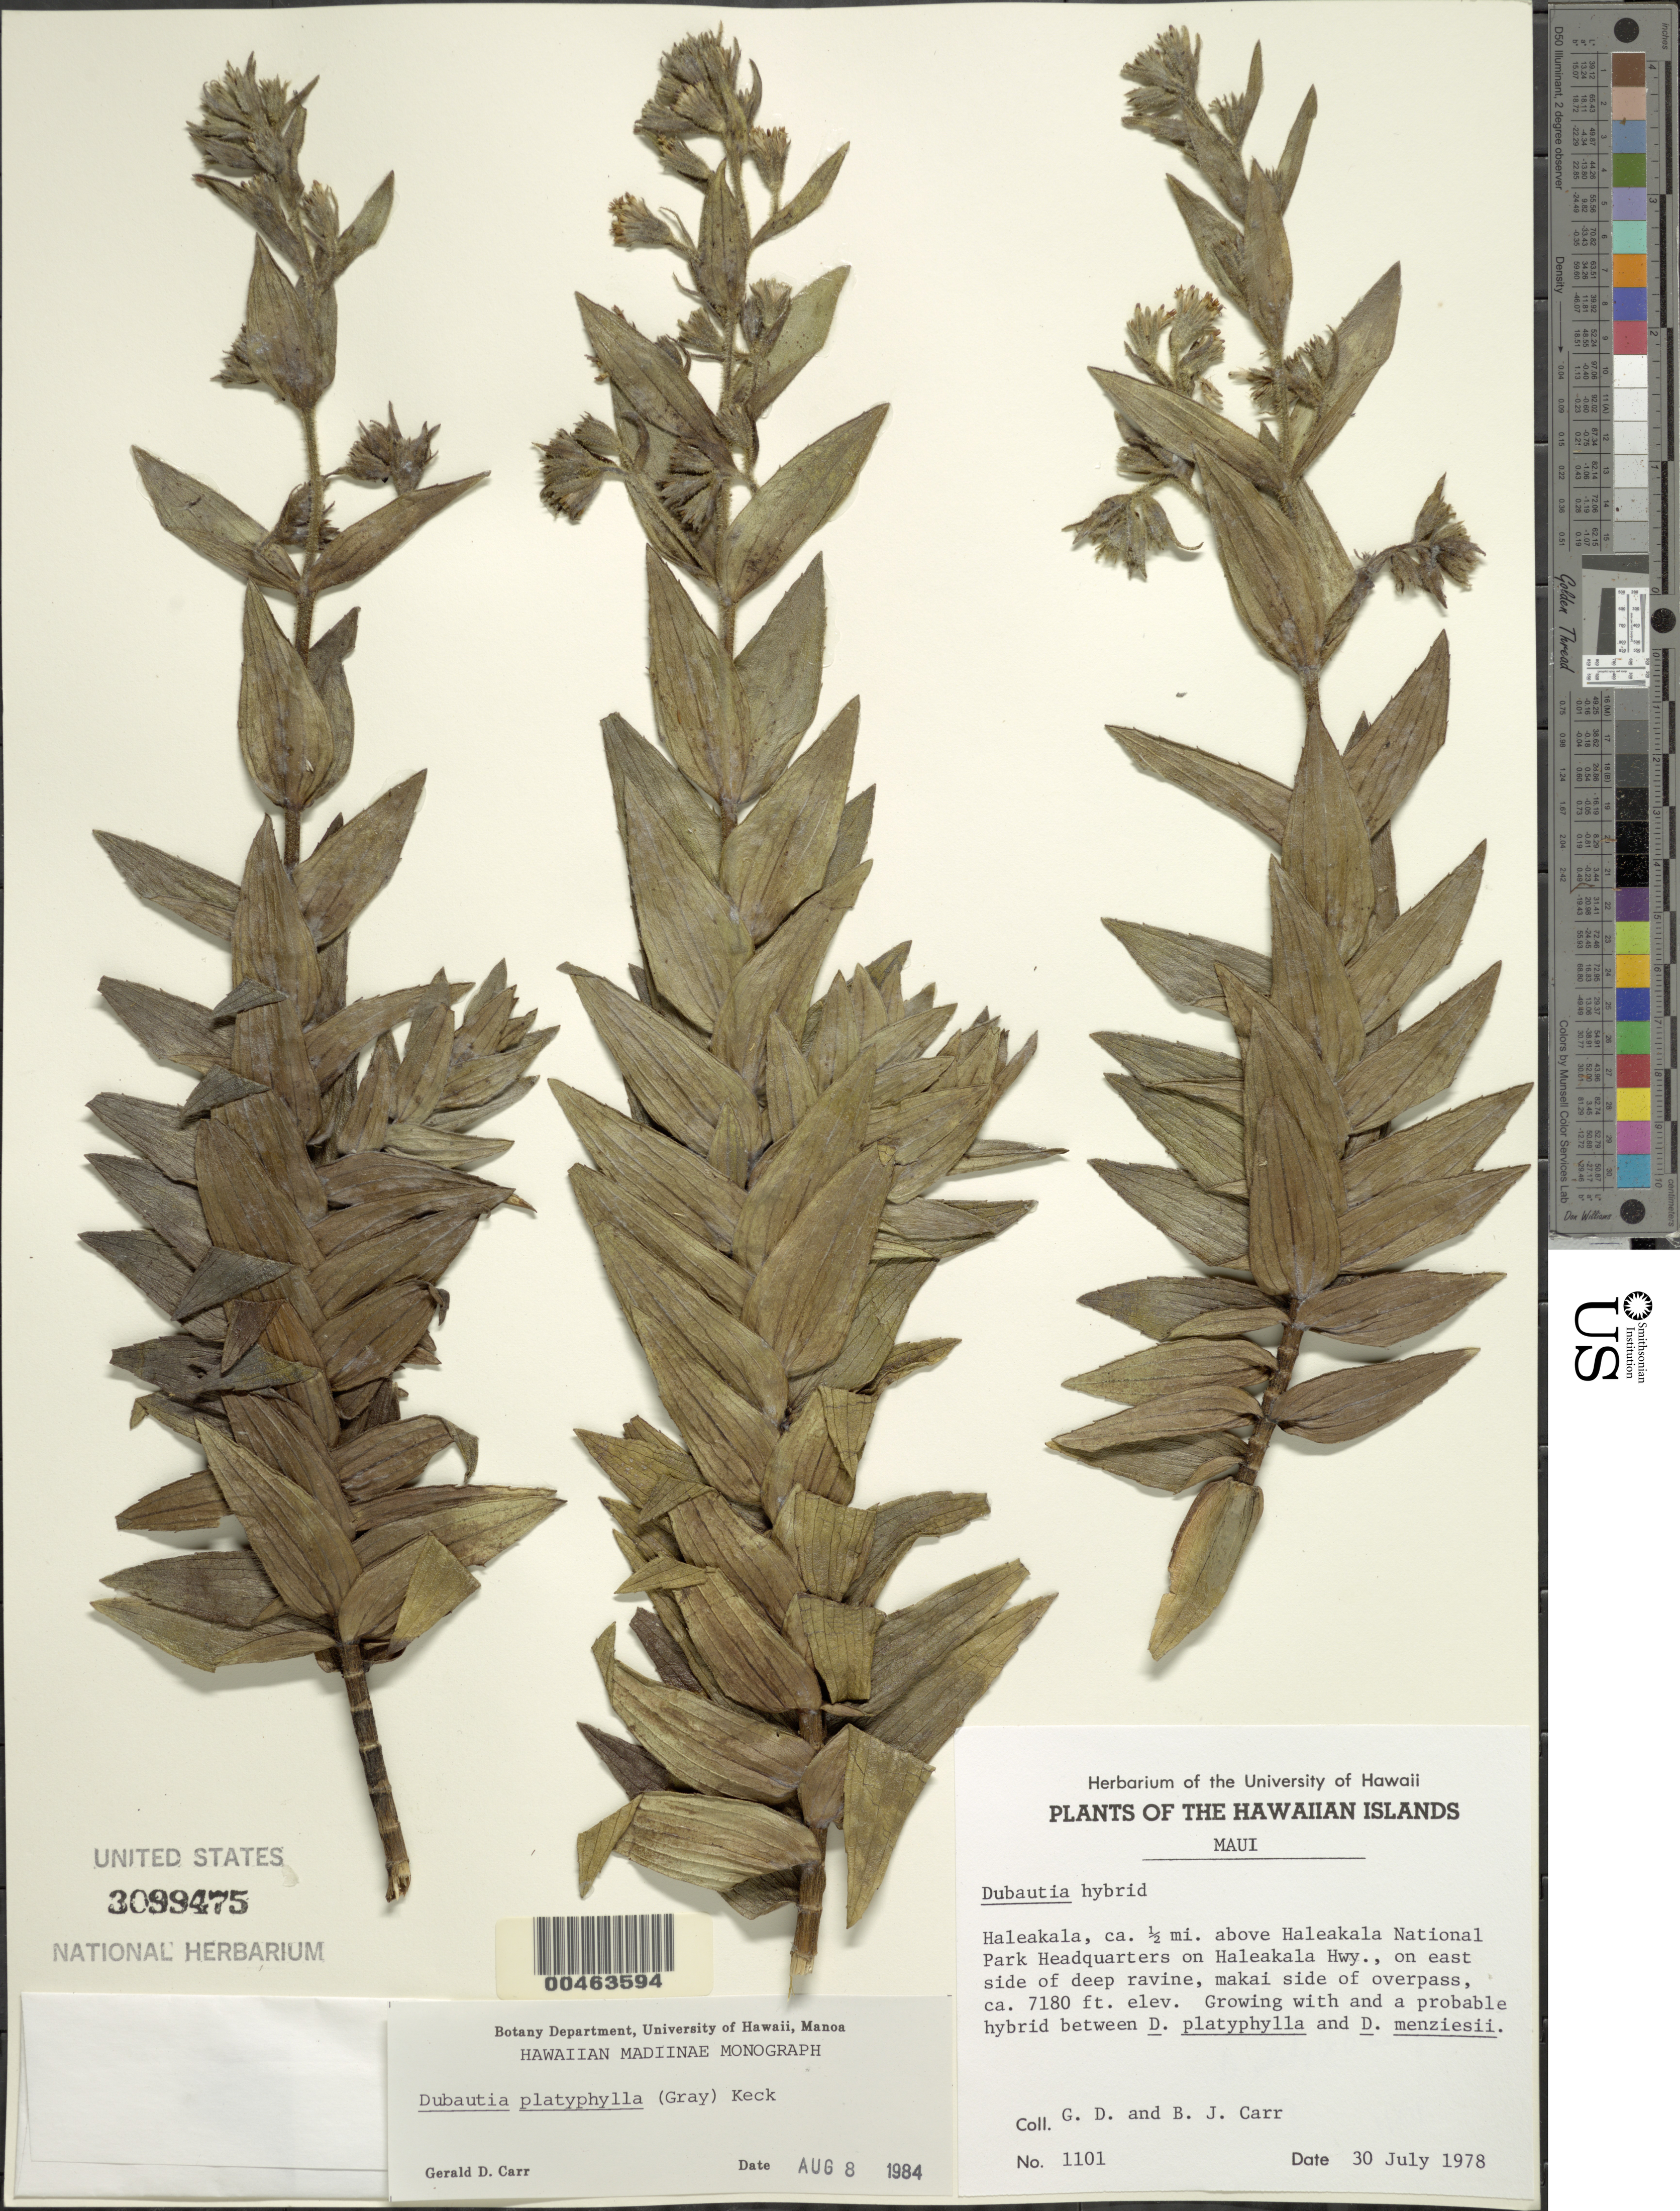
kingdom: Plantae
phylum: Tracheophyta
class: Magnoliopsida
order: Asterales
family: Asteraceae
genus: Dubautia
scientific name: Dubautia platyphylla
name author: (A. Gray) D.D. Keck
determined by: Carr, G. D.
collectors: G. D. Carr & B. Carr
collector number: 1101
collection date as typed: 30 Jul 1978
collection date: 1978-07-30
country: United States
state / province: Hawaii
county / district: Maui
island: Maui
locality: Haleakala, ca. 0.5 mi. above Haleakala Nat'l Park HQ on Haleakala Hwy., one E side of deep ravine, makai side of overpass.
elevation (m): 2188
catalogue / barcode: US 3099475